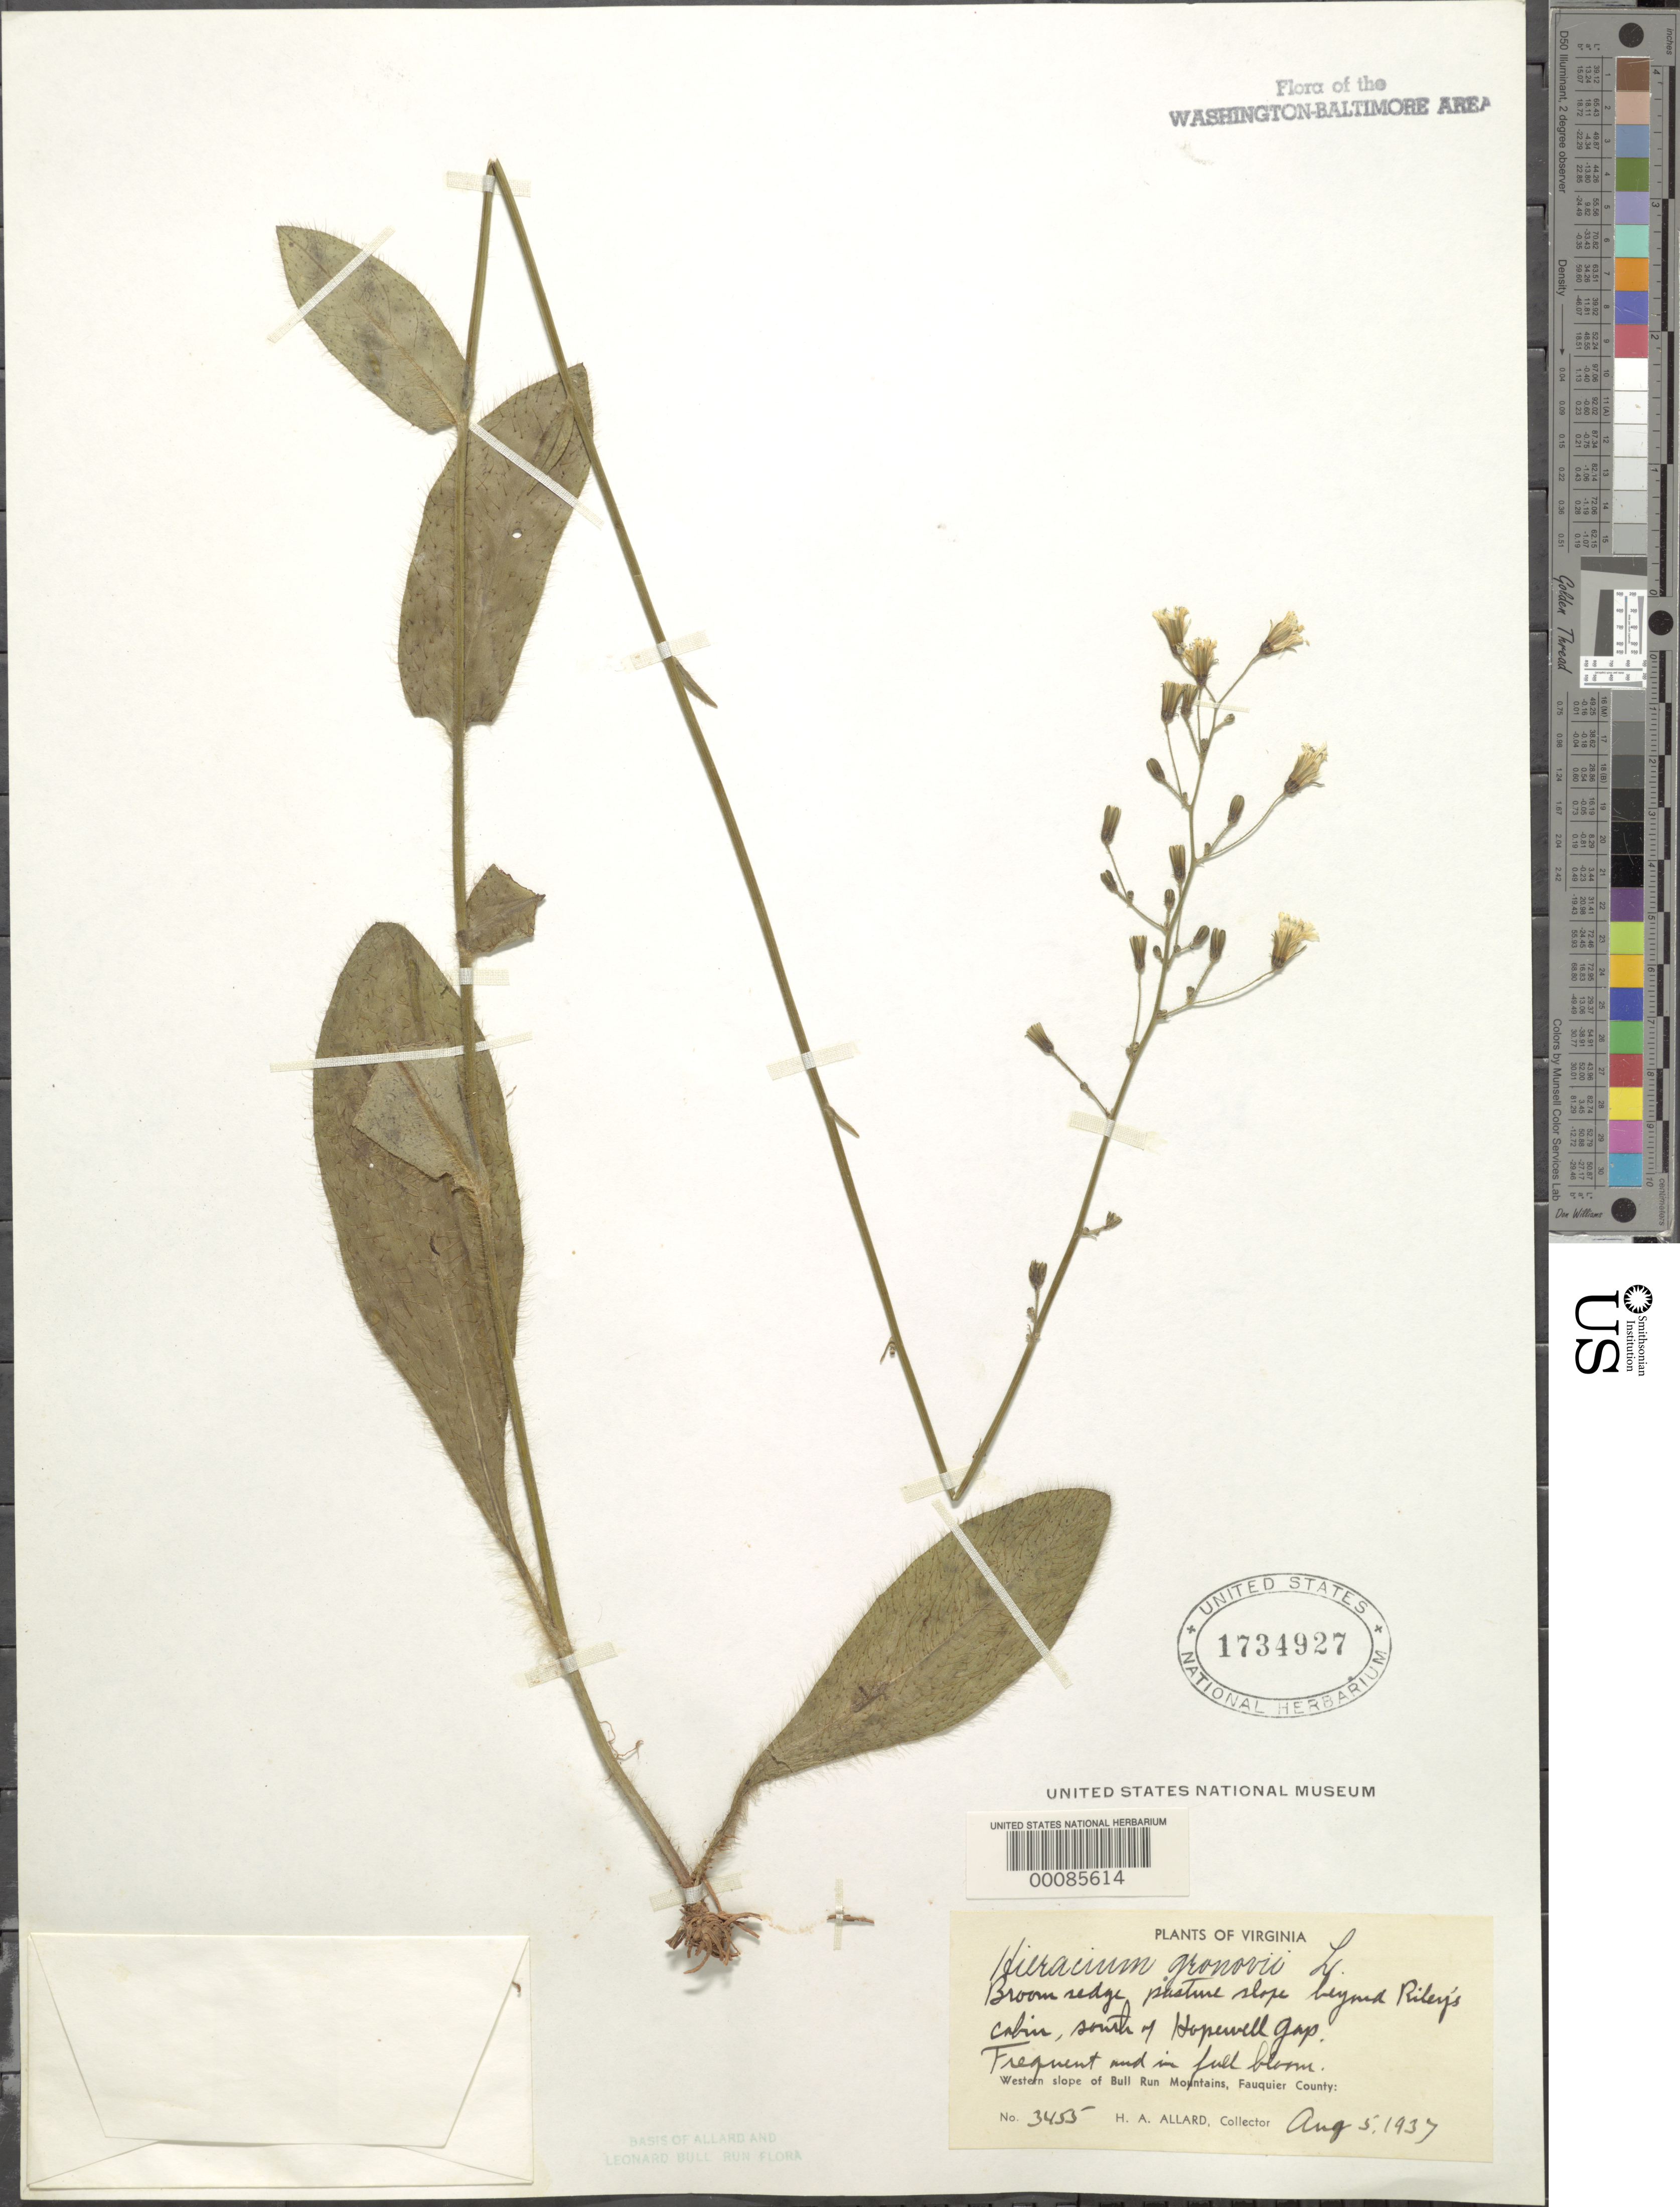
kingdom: Plantae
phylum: Tracheophyta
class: Magnoliopsida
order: Asterales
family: Asteraceae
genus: Hieracium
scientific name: Hieracium gronovii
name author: L.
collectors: H. A. Allard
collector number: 3455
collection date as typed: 05 Aug 1937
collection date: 1937-08-05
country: United States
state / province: Virginia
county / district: Fauquier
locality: South of Hopewell Gap beyond Rileys Cabin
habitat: Broomsedge pasture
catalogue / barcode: US 1734927